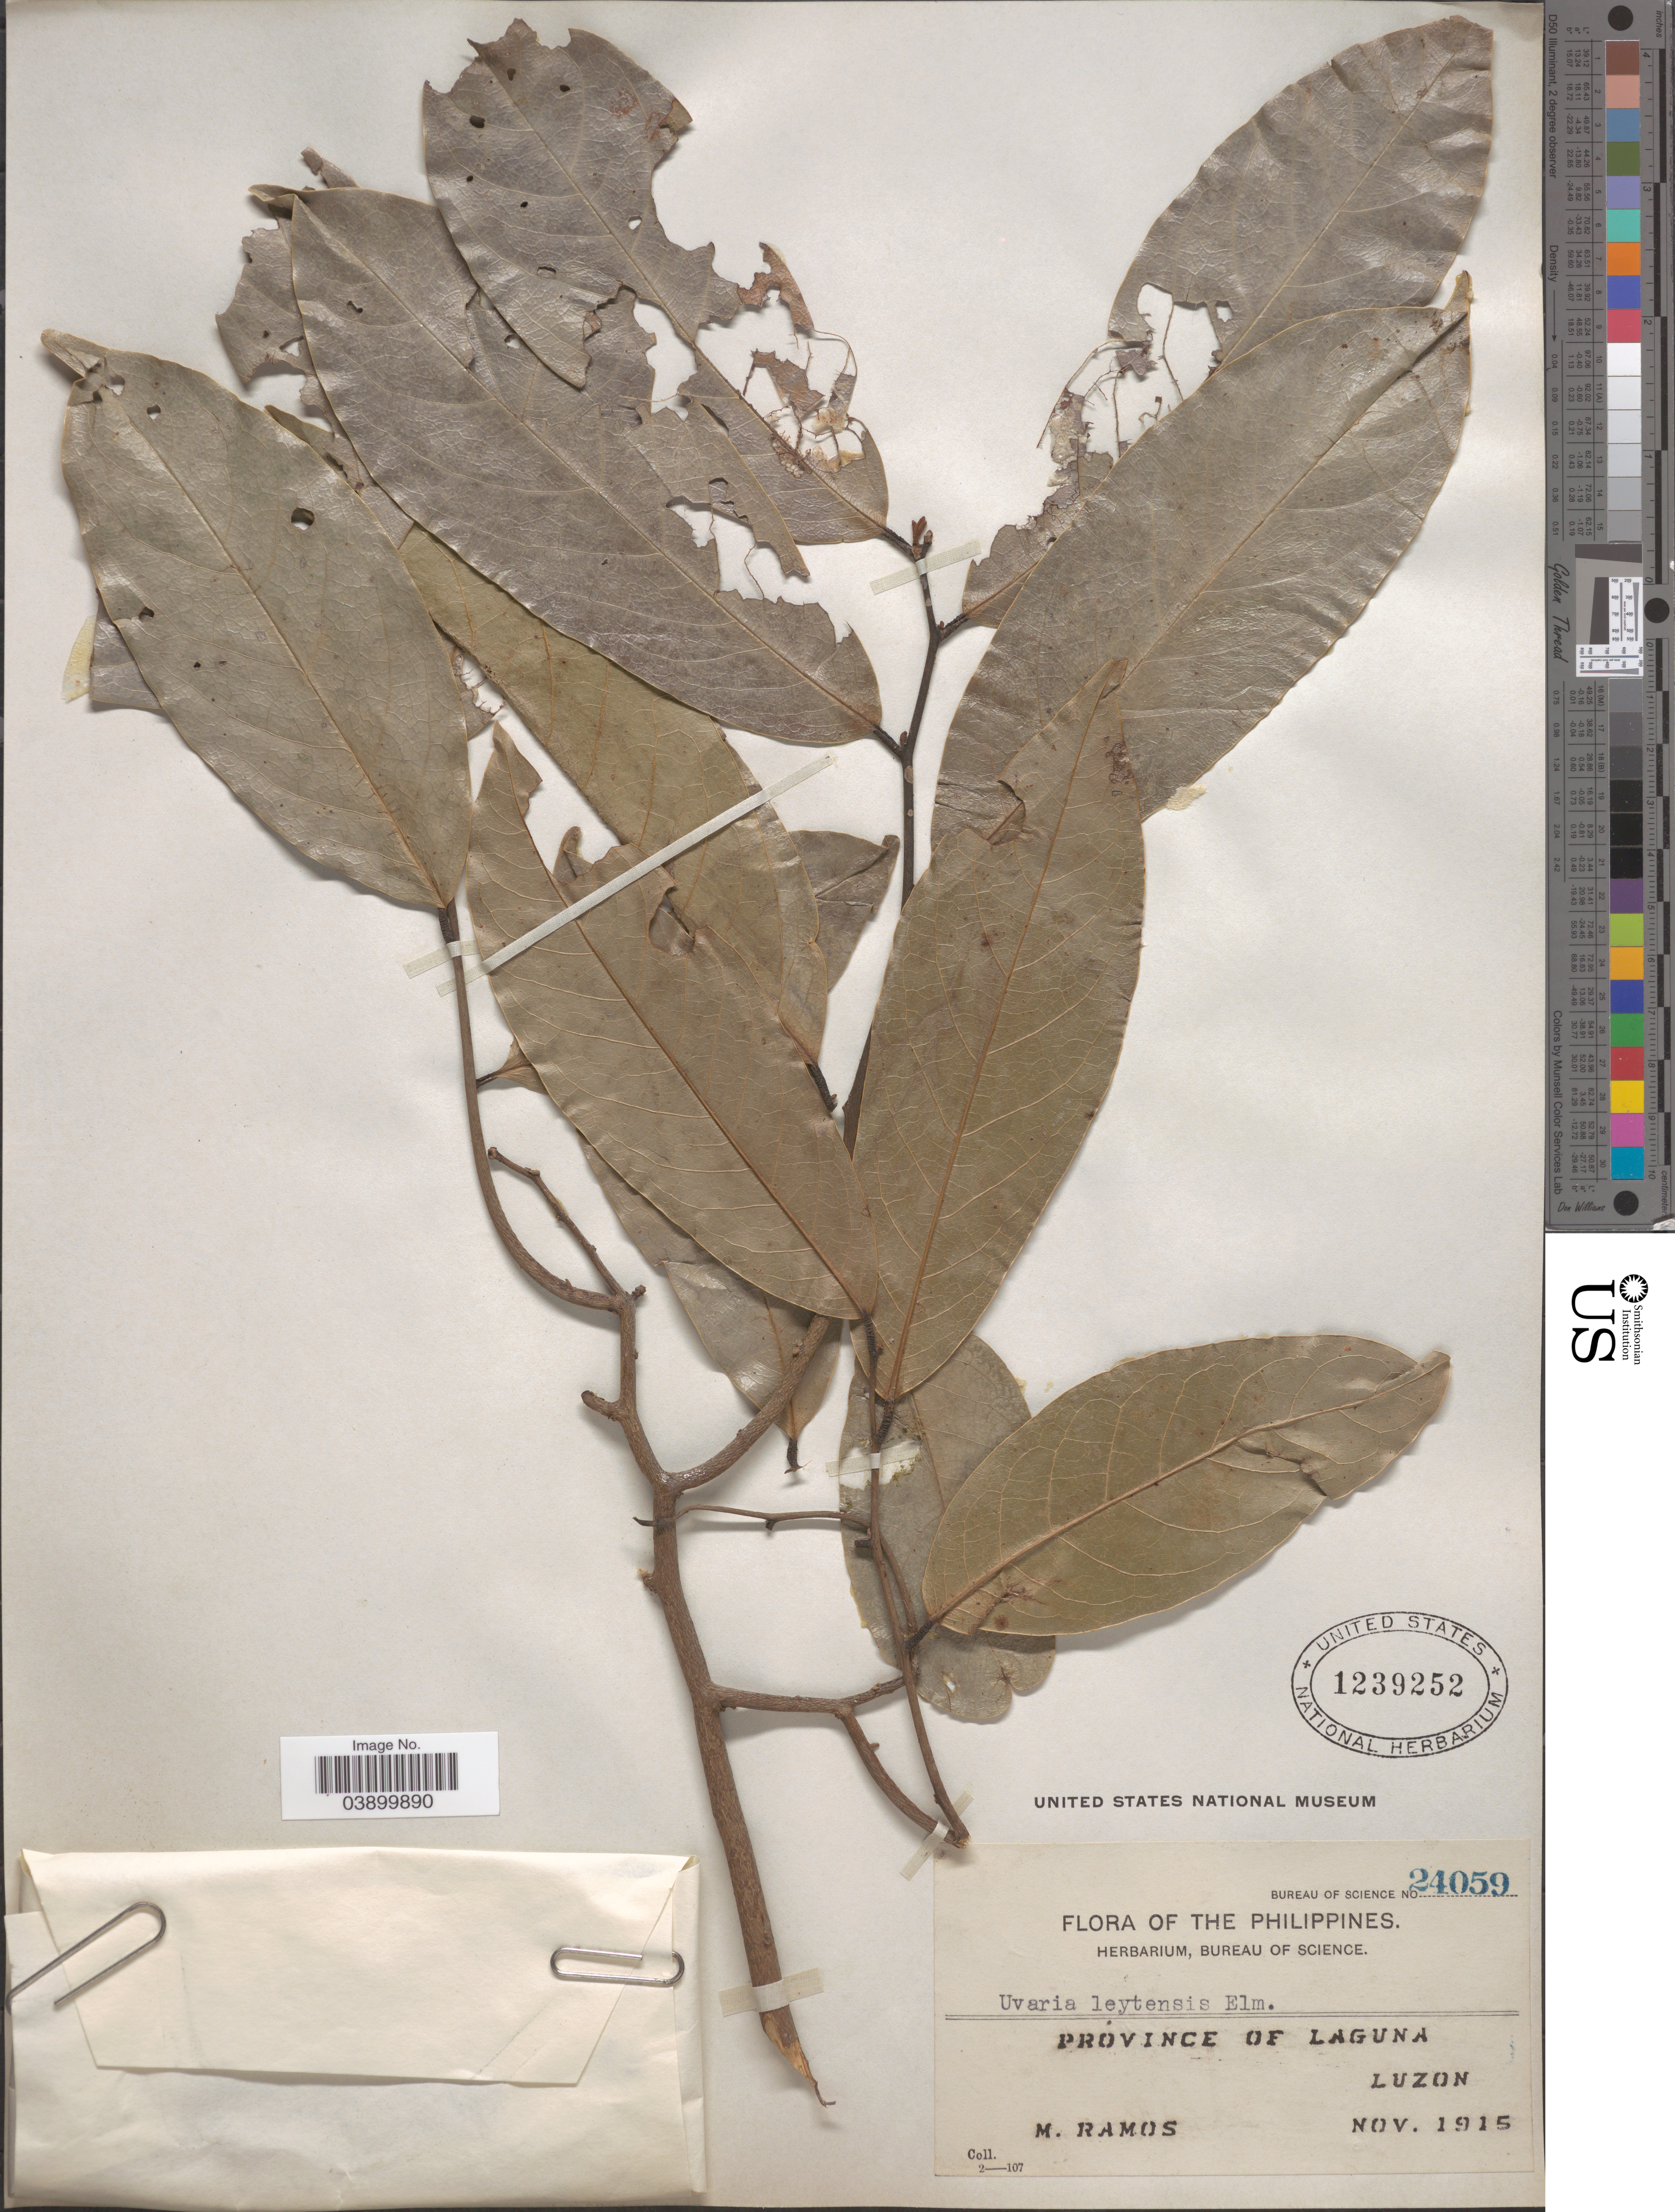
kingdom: Plantae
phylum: Tracheophyta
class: Magnoliopsida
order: Magnoliales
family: Annonaceae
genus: Uvaria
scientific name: Uvaria leytensis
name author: (Elmer) Merr.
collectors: M. Ramos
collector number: Bureau of Science 24059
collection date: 1915-11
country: Philippines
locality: Province of Laguna. Luzon.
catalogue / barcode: US 1239252